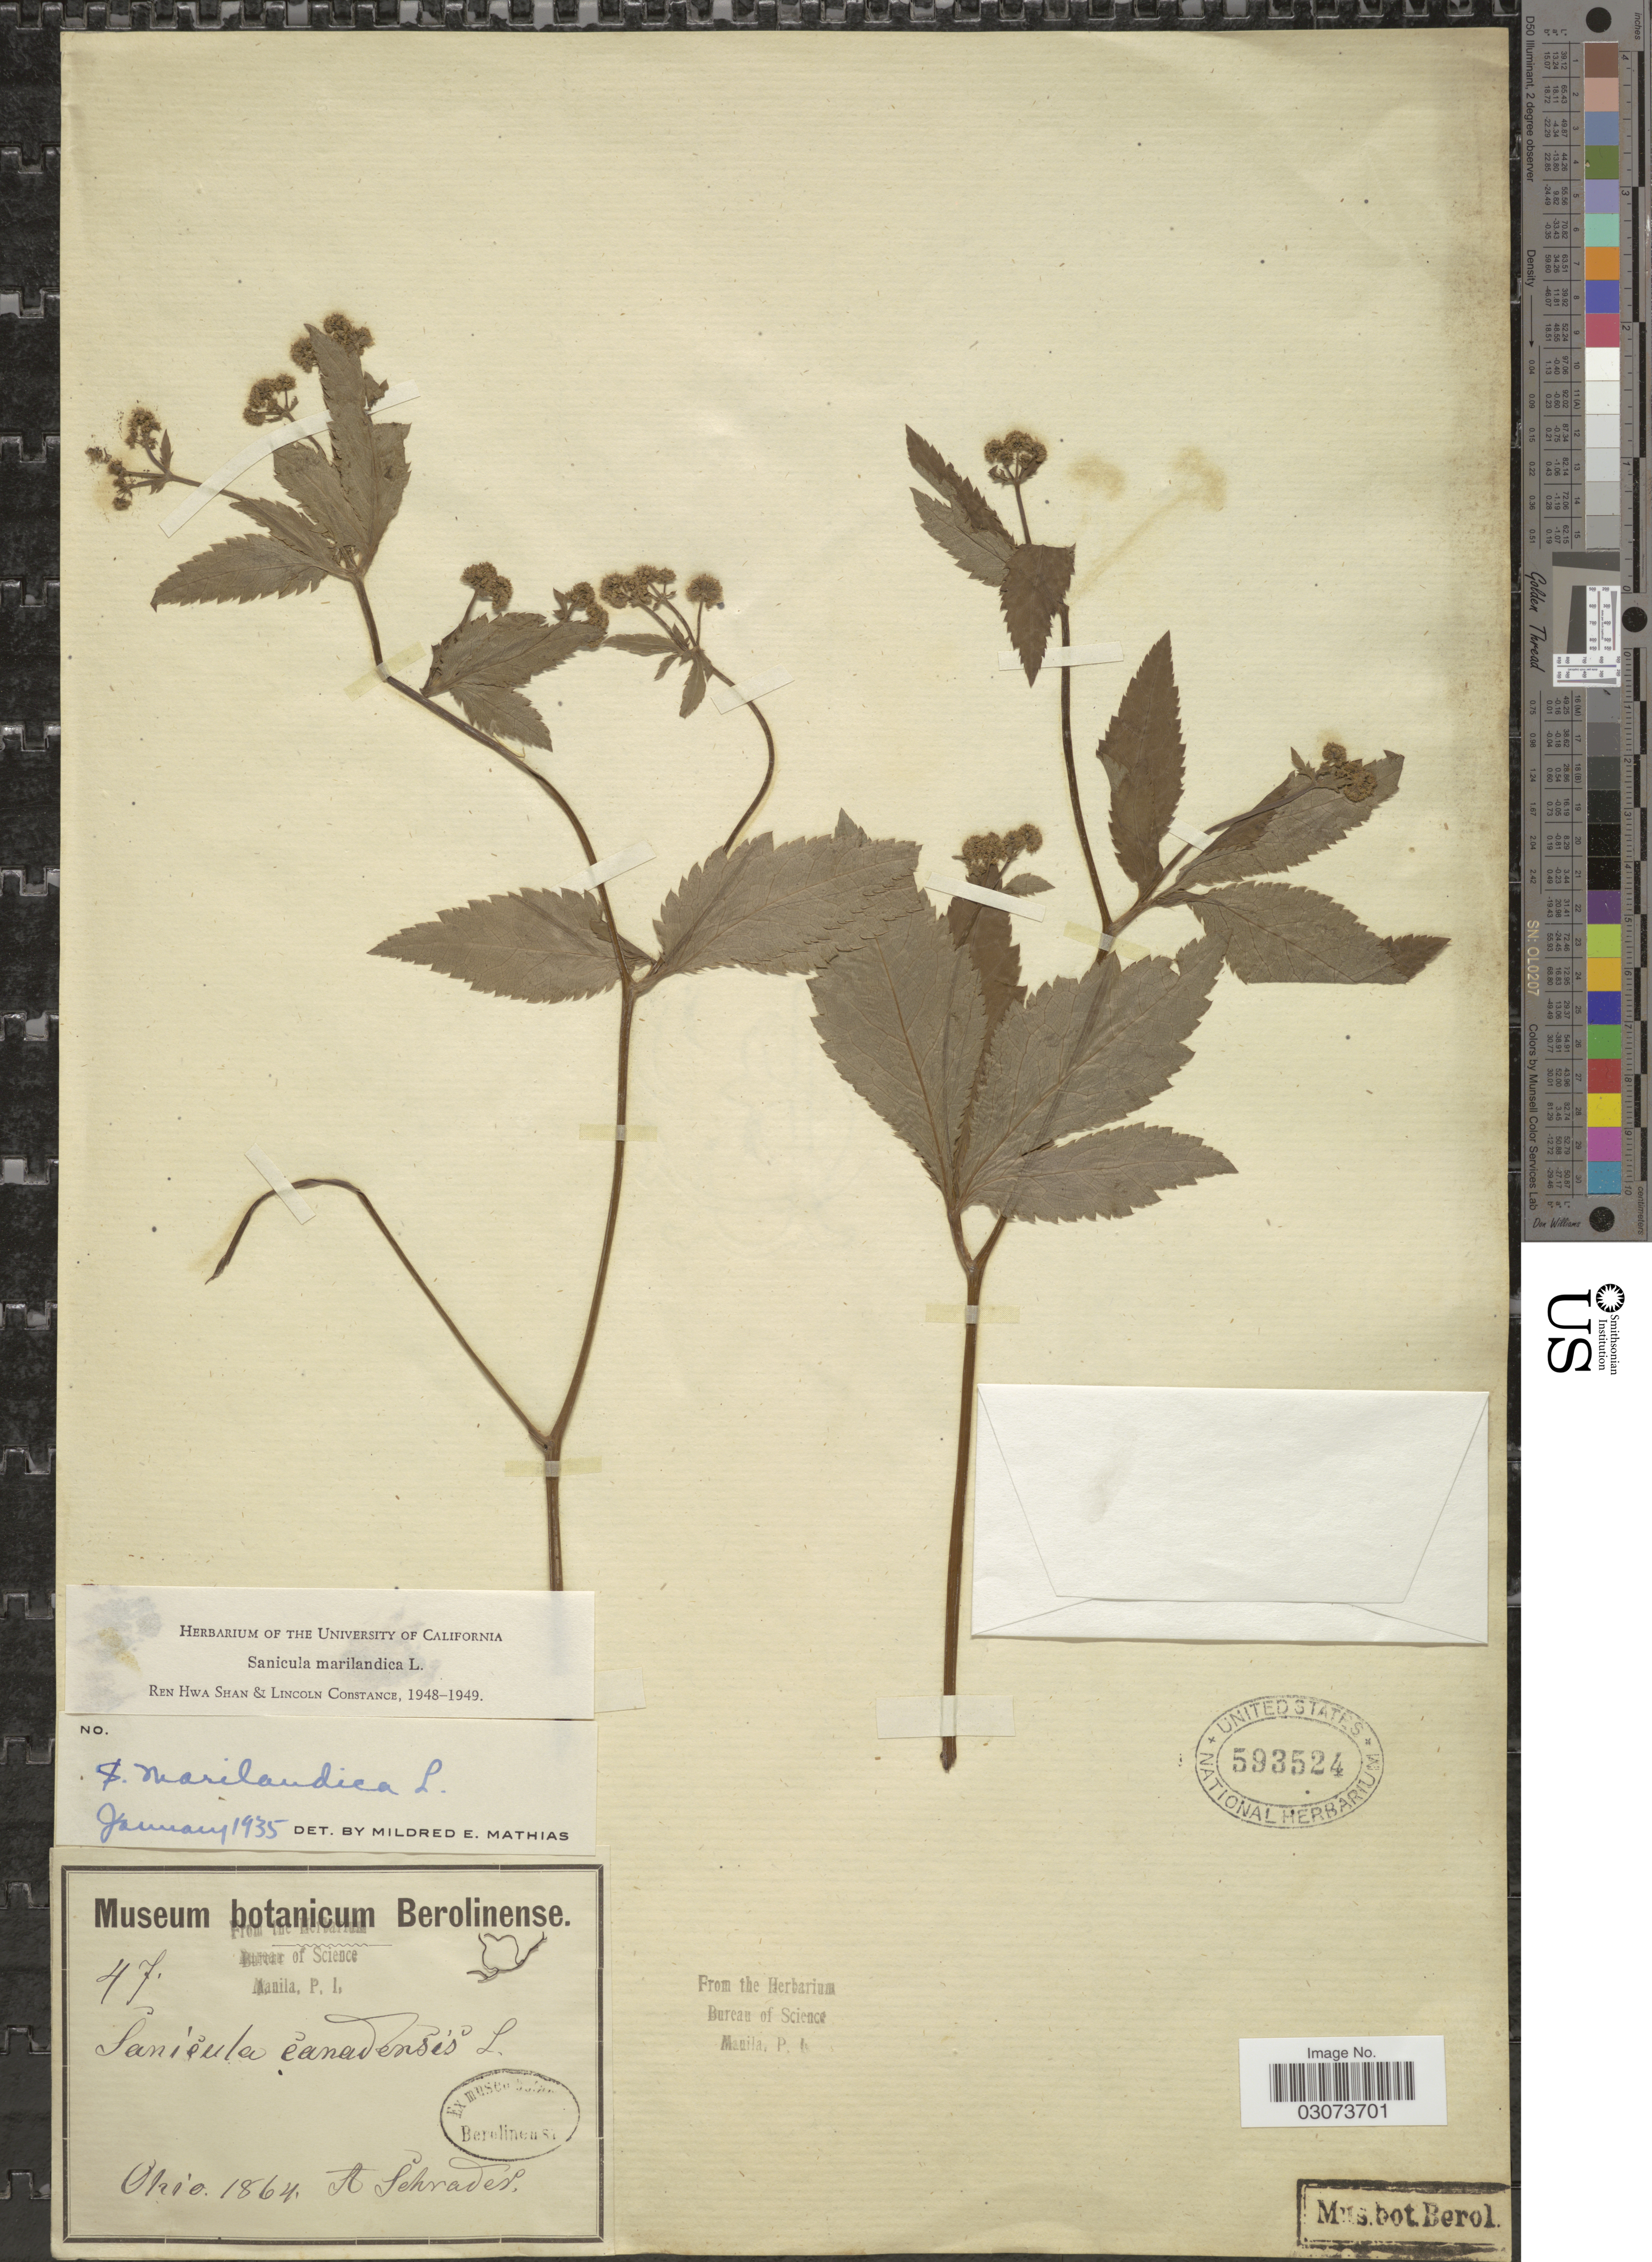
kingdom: Plantae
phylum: Tracheophyta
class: Magnoliopsida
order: Apiales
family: Apiaceae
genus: Sanicula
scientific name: Sanicula marilandica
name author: L.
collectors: A. Schrader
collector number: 47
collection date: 1864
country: United States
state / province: Ohio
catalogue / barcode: US 593524